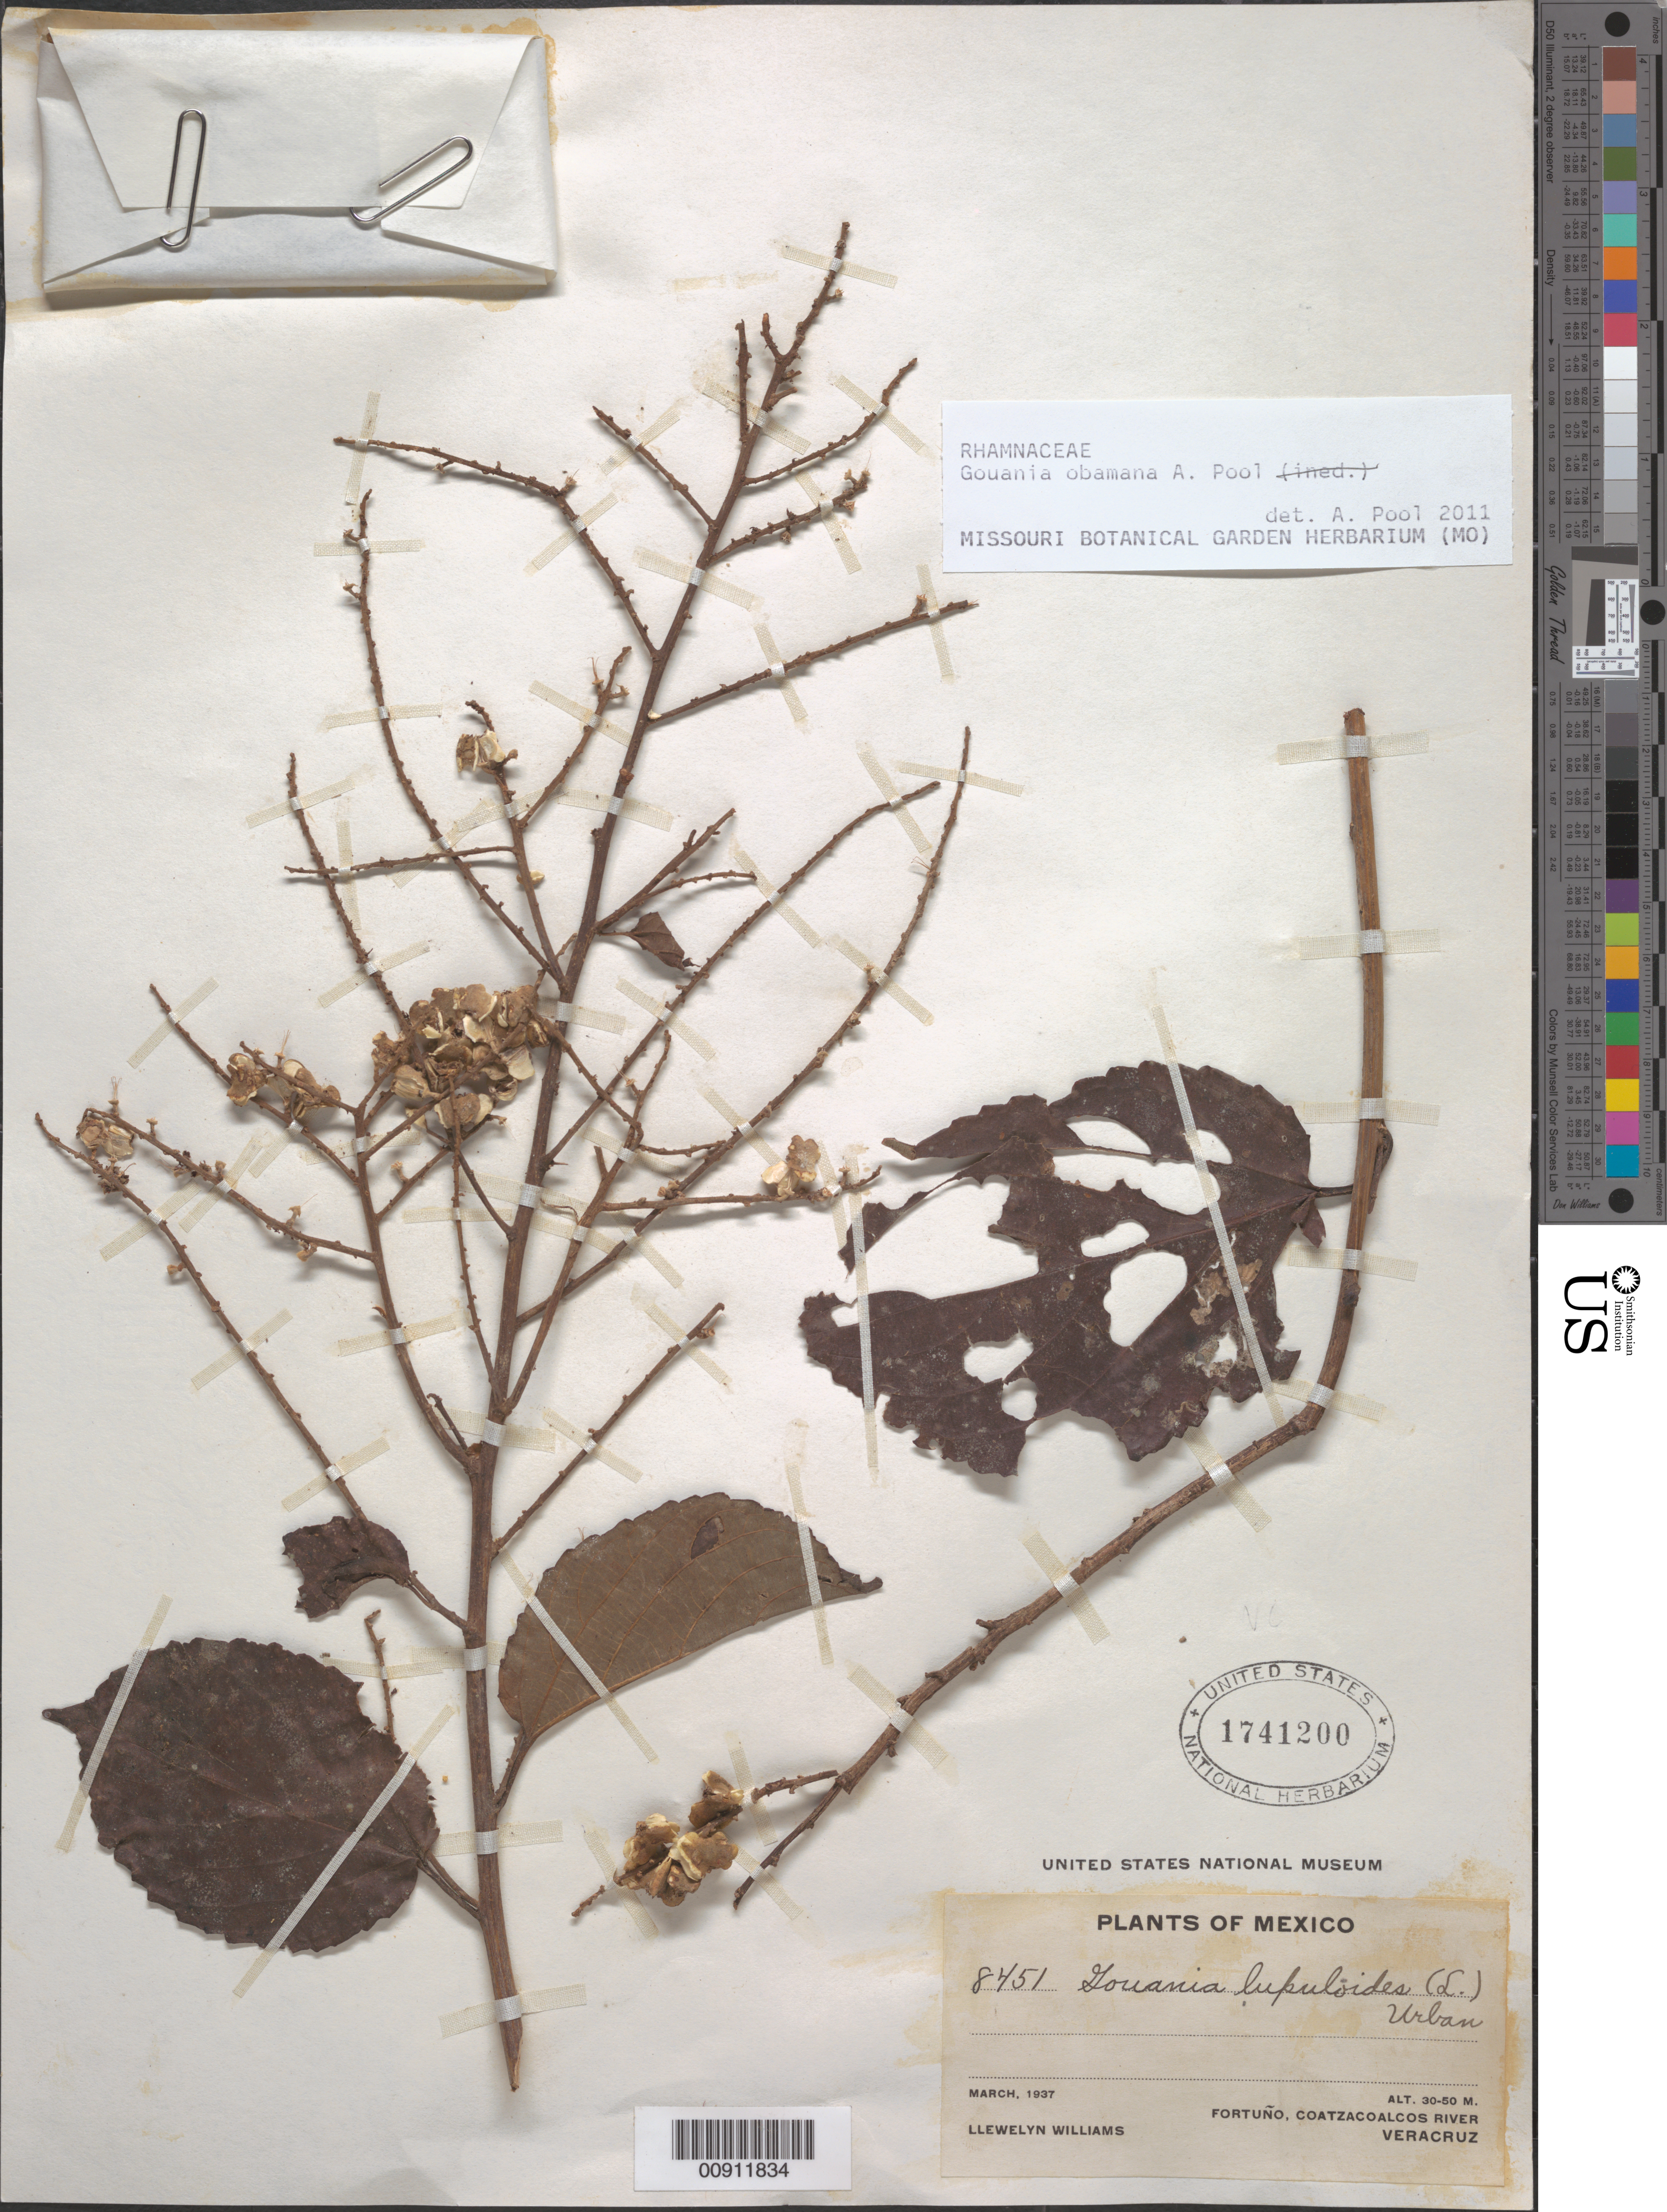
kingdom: Plantae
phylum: Tracheophyta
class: Magnoliopsida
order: Rosales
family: Rhamnaceae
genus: Gouania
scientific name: Gouania obamana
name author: A. Pool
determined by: Pool, A., (MO), Missouri Botanical Garden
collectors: L. Williams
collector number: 8451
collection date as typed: Mar 1937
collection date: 1937-03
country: Mexico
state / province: Veracruz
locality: Fortuño, Coatzacoalcos River, Veracruz.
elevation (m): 50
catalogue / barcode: US 1741200